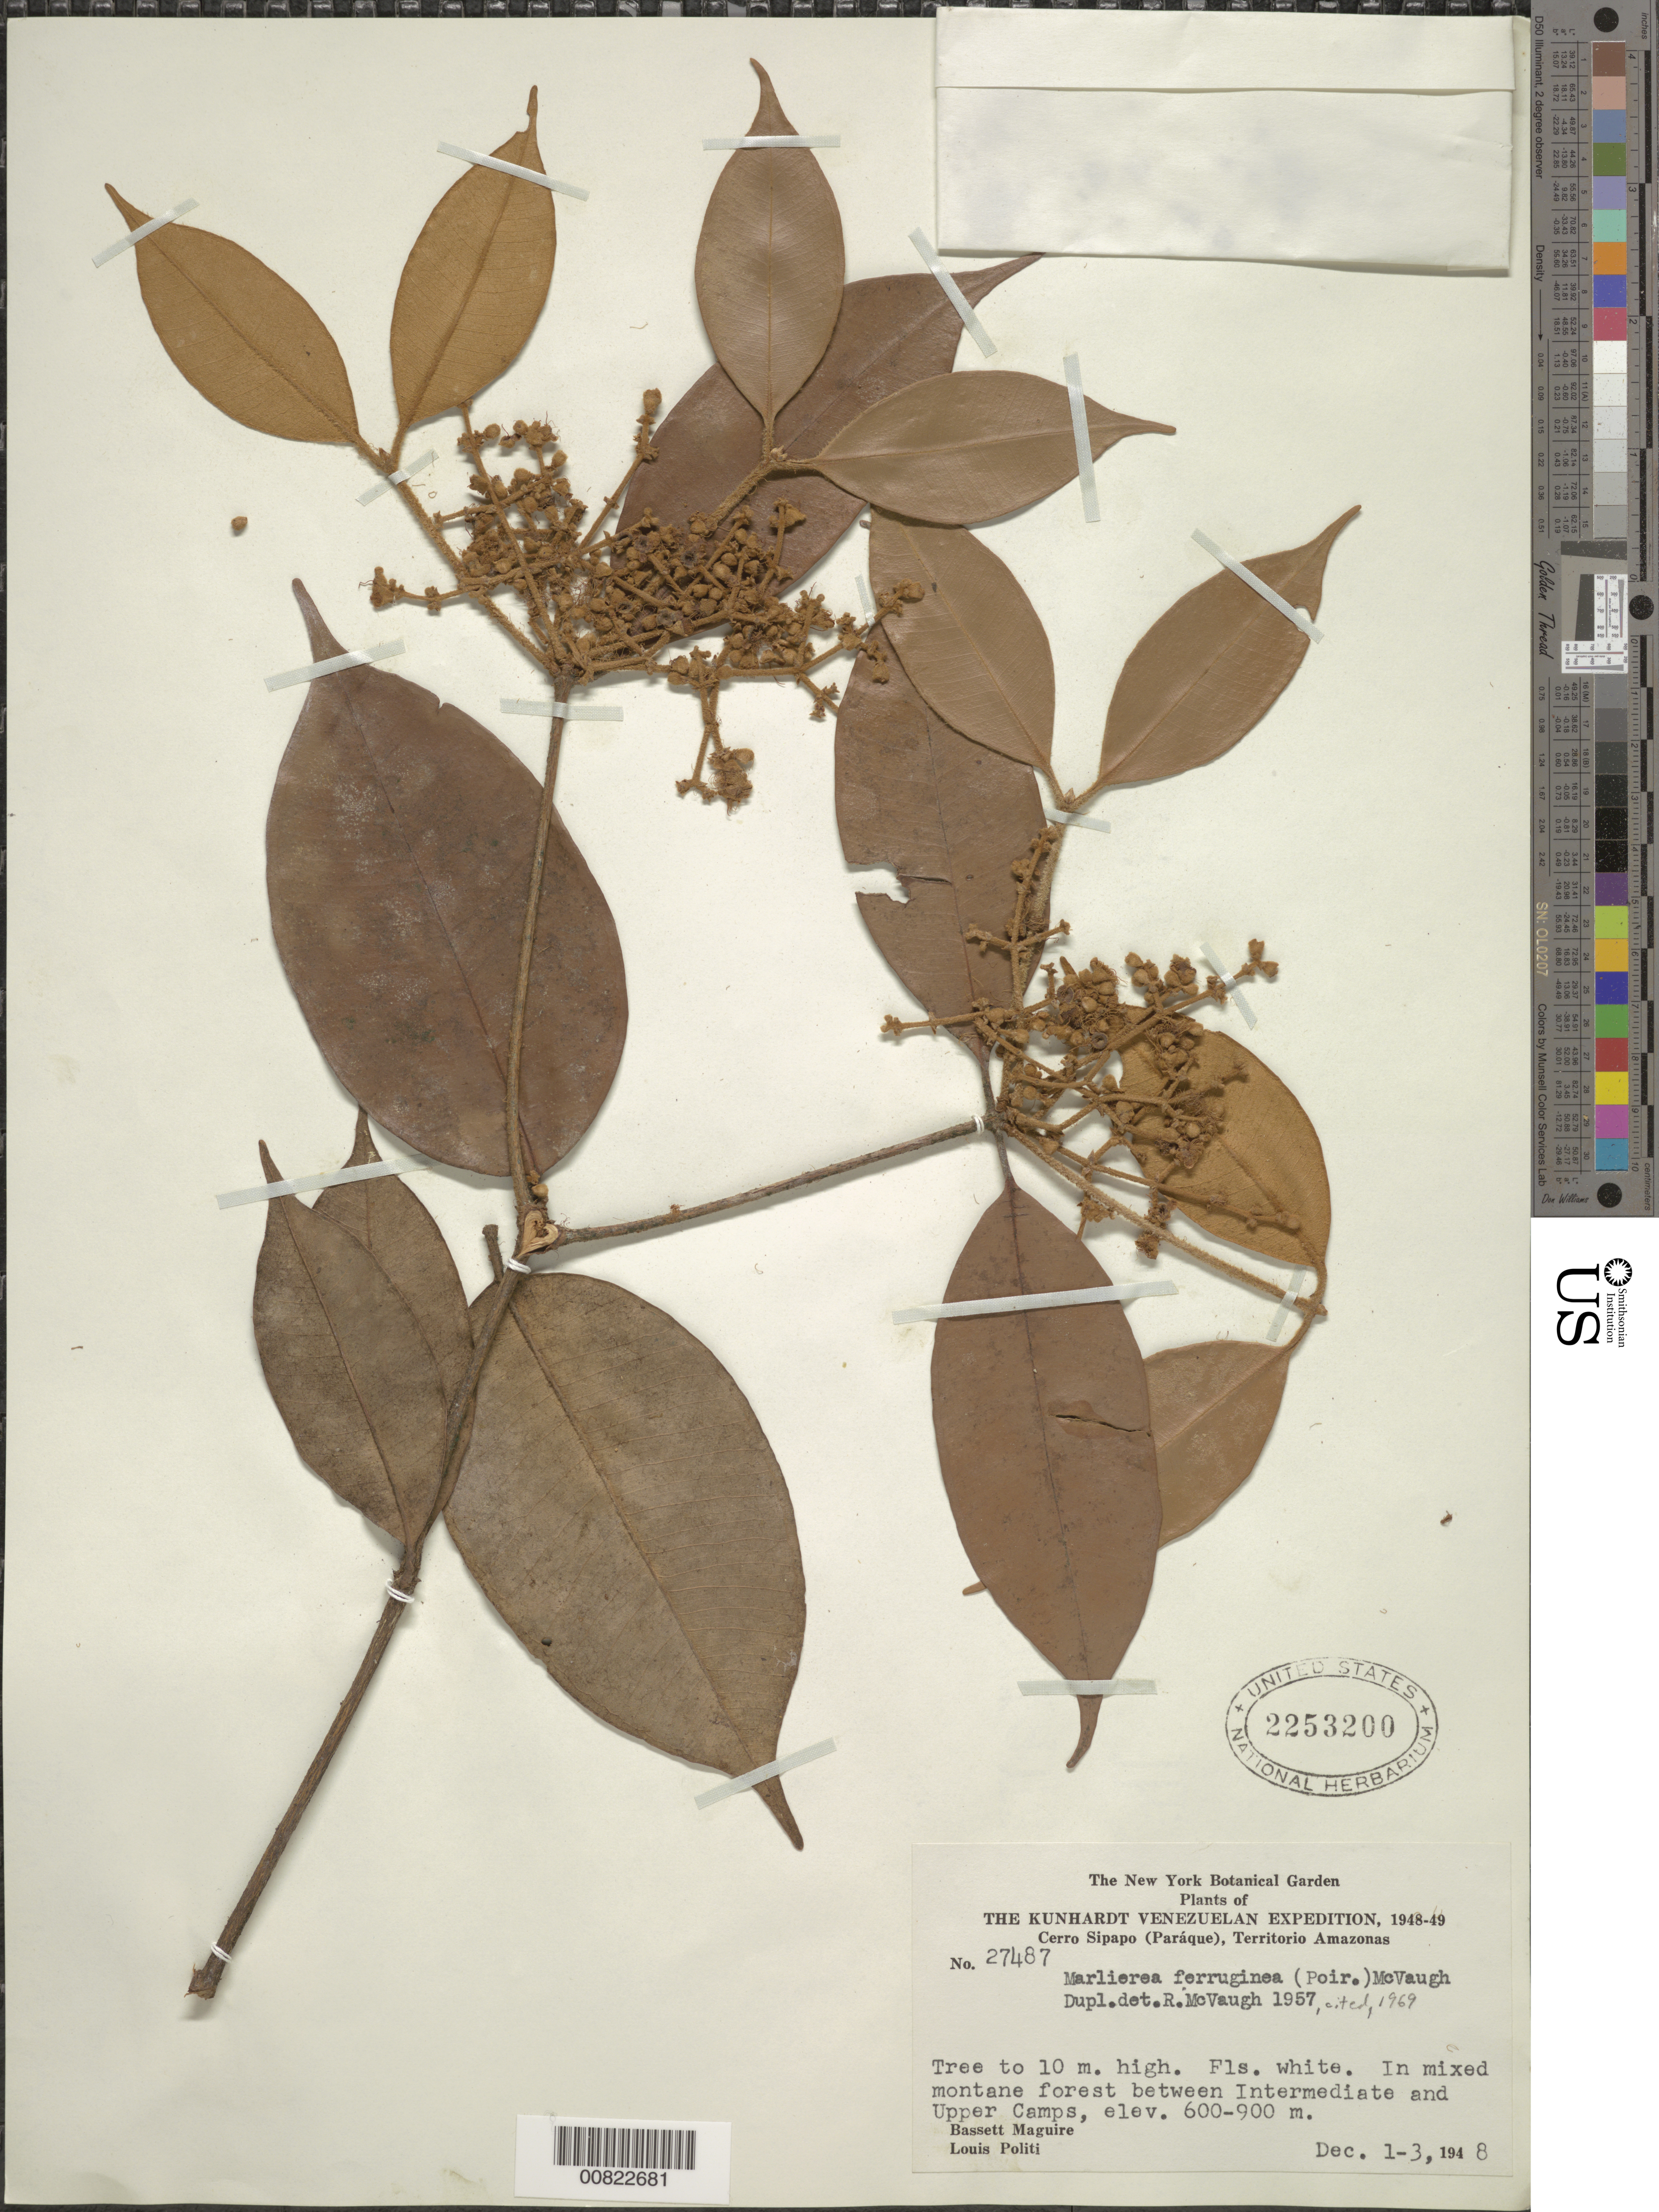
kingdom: Plantae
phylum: Tracheophyta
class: Magnoliopsida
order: Myrtales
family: Myrtaceae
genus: Myrcia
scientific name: Myrcia ferruginea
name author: (Poir.) DC.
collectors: B. Maguire & L. Politi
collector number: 27487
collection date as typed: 1-Dec-48 to 3-Dec-48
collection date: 1948-12-01/1948-12-03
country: Venezuela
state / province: Amazonas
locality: Cerro Sipapo (Paráque), between Intermediate and Upper Camps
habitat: Mixed montane forest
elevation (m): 600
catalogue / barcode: US 2253200